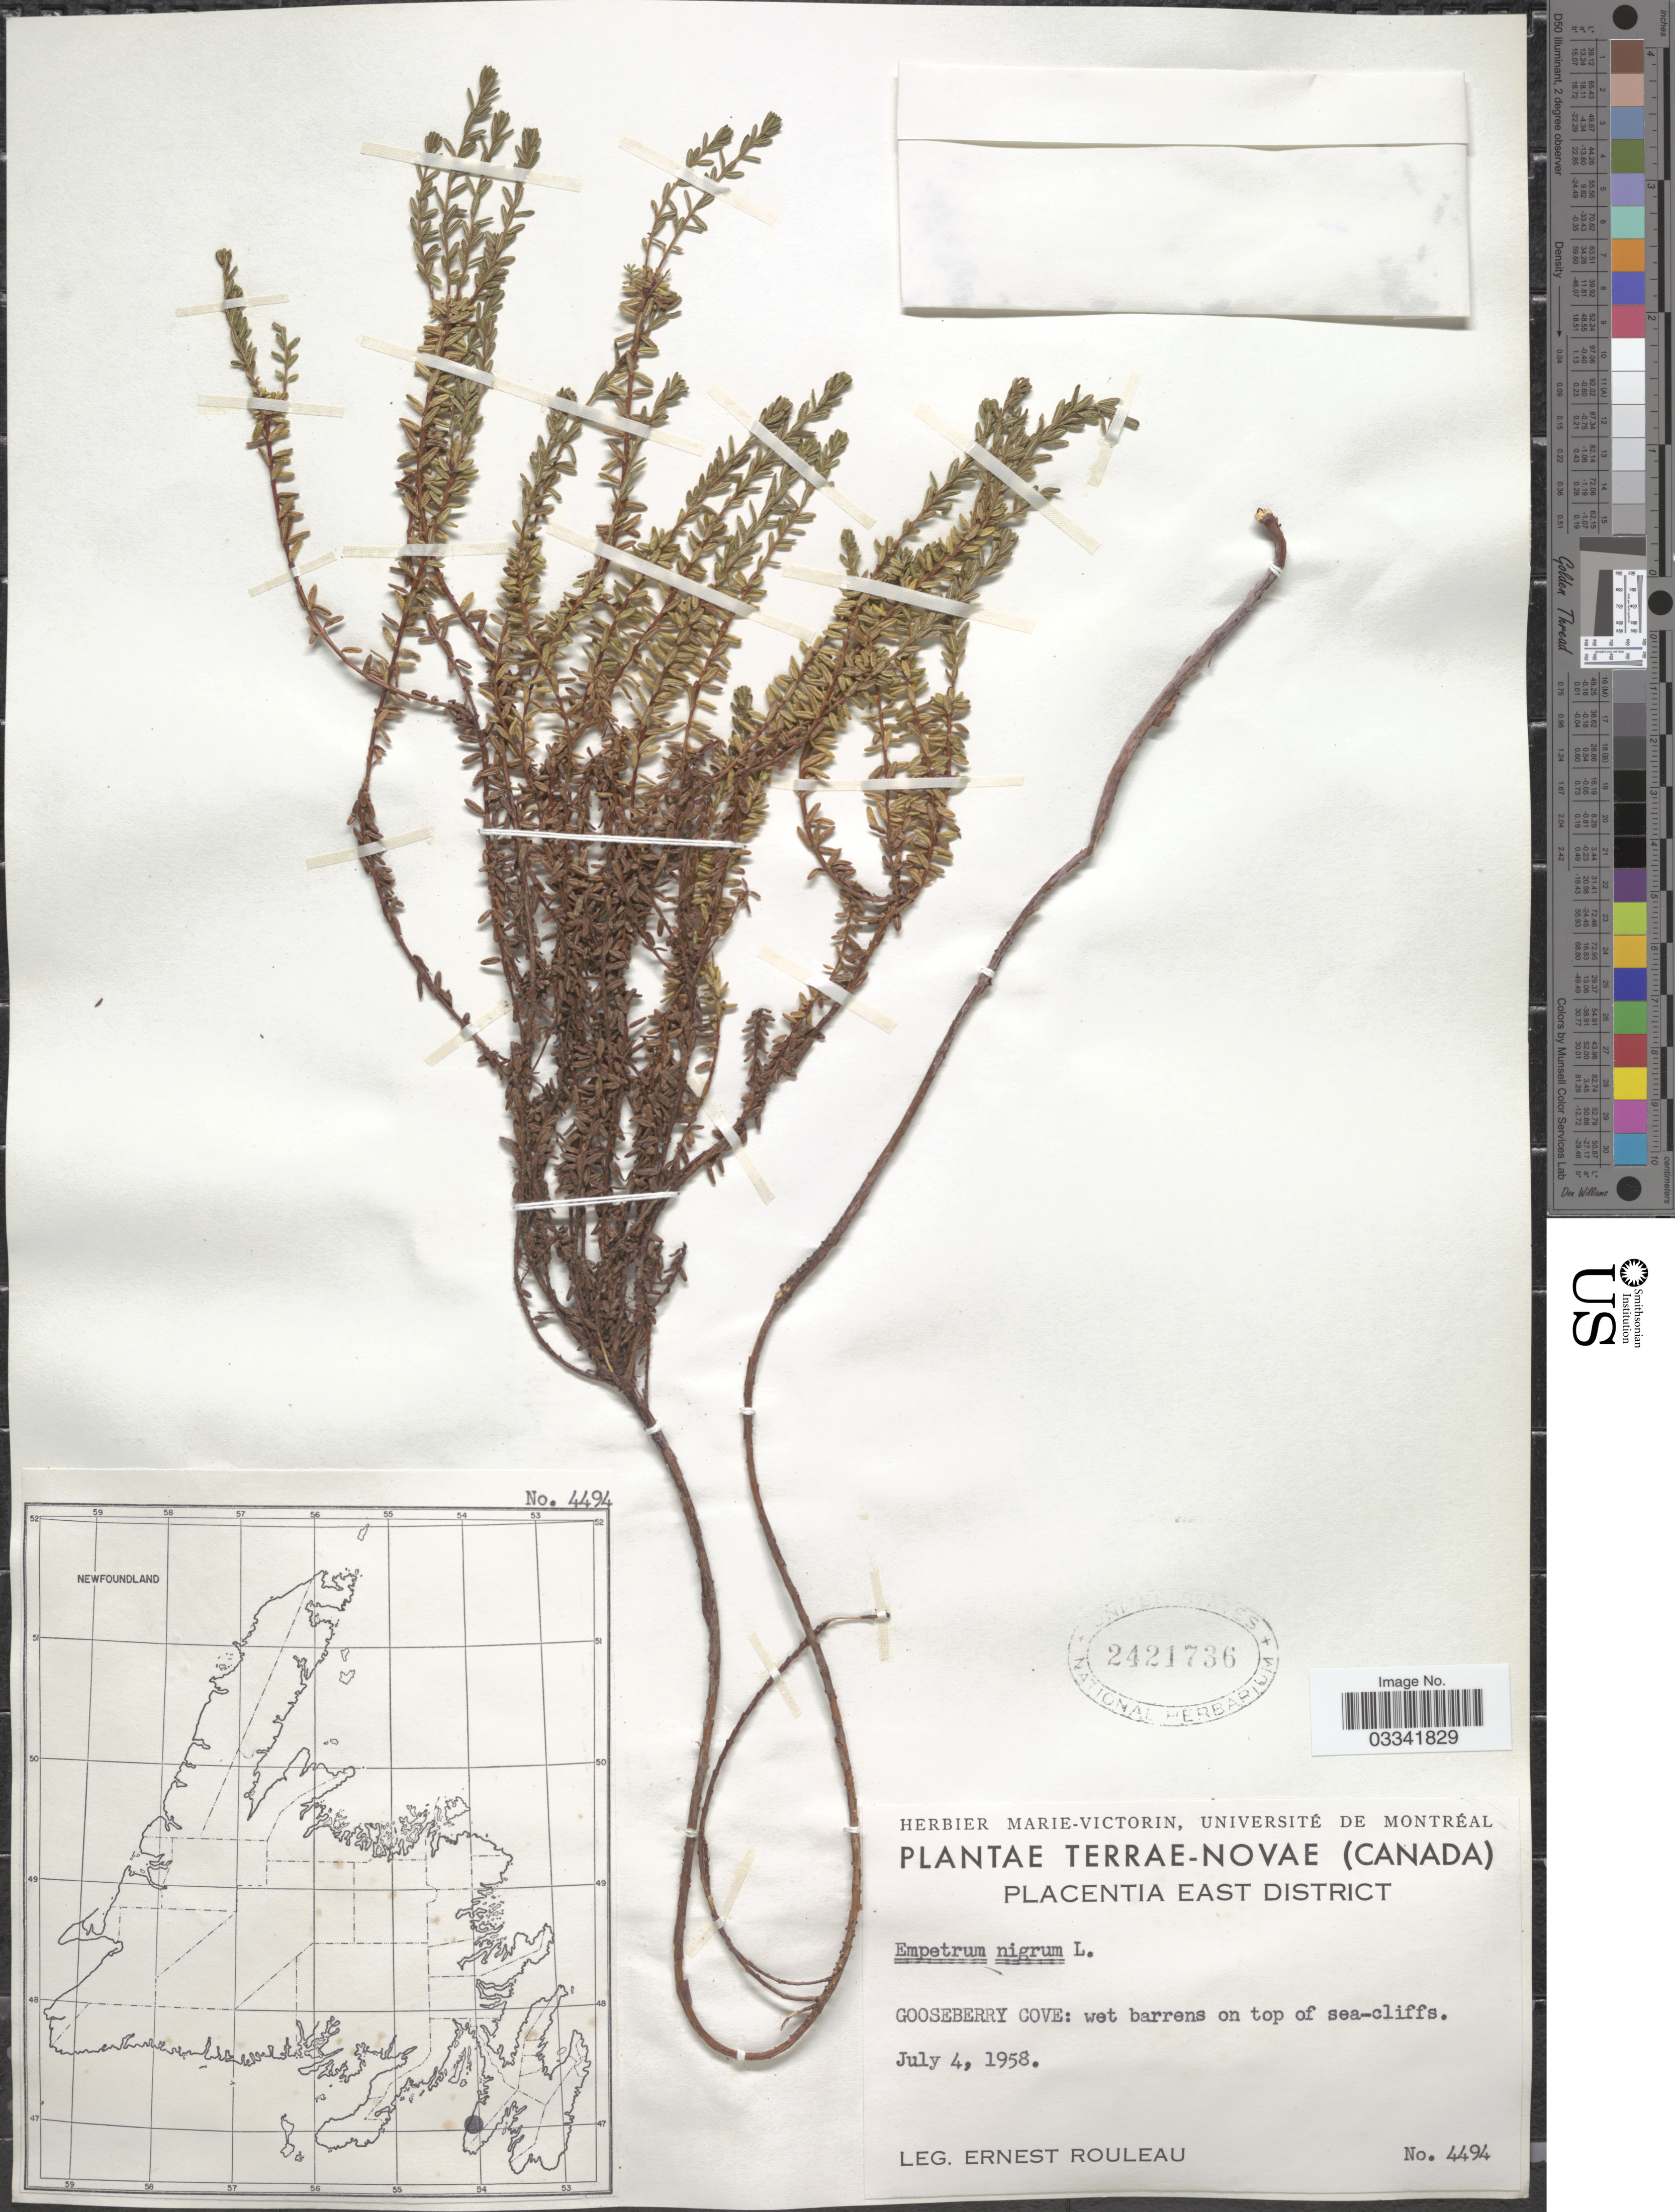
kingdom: Plantae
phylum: Tracheophyta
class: Magnoliopsida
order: Ericales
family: Ericaceae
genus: Empetrum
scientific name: Empetrum nigrum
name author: L.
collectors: E. Rouleau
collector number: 4494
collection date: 1958-07-04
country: Canada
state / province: Newfoundland and Labrador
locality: Terrae-Novae. Placentia East District. Gooseberry Cove.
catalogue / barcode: US 2421736